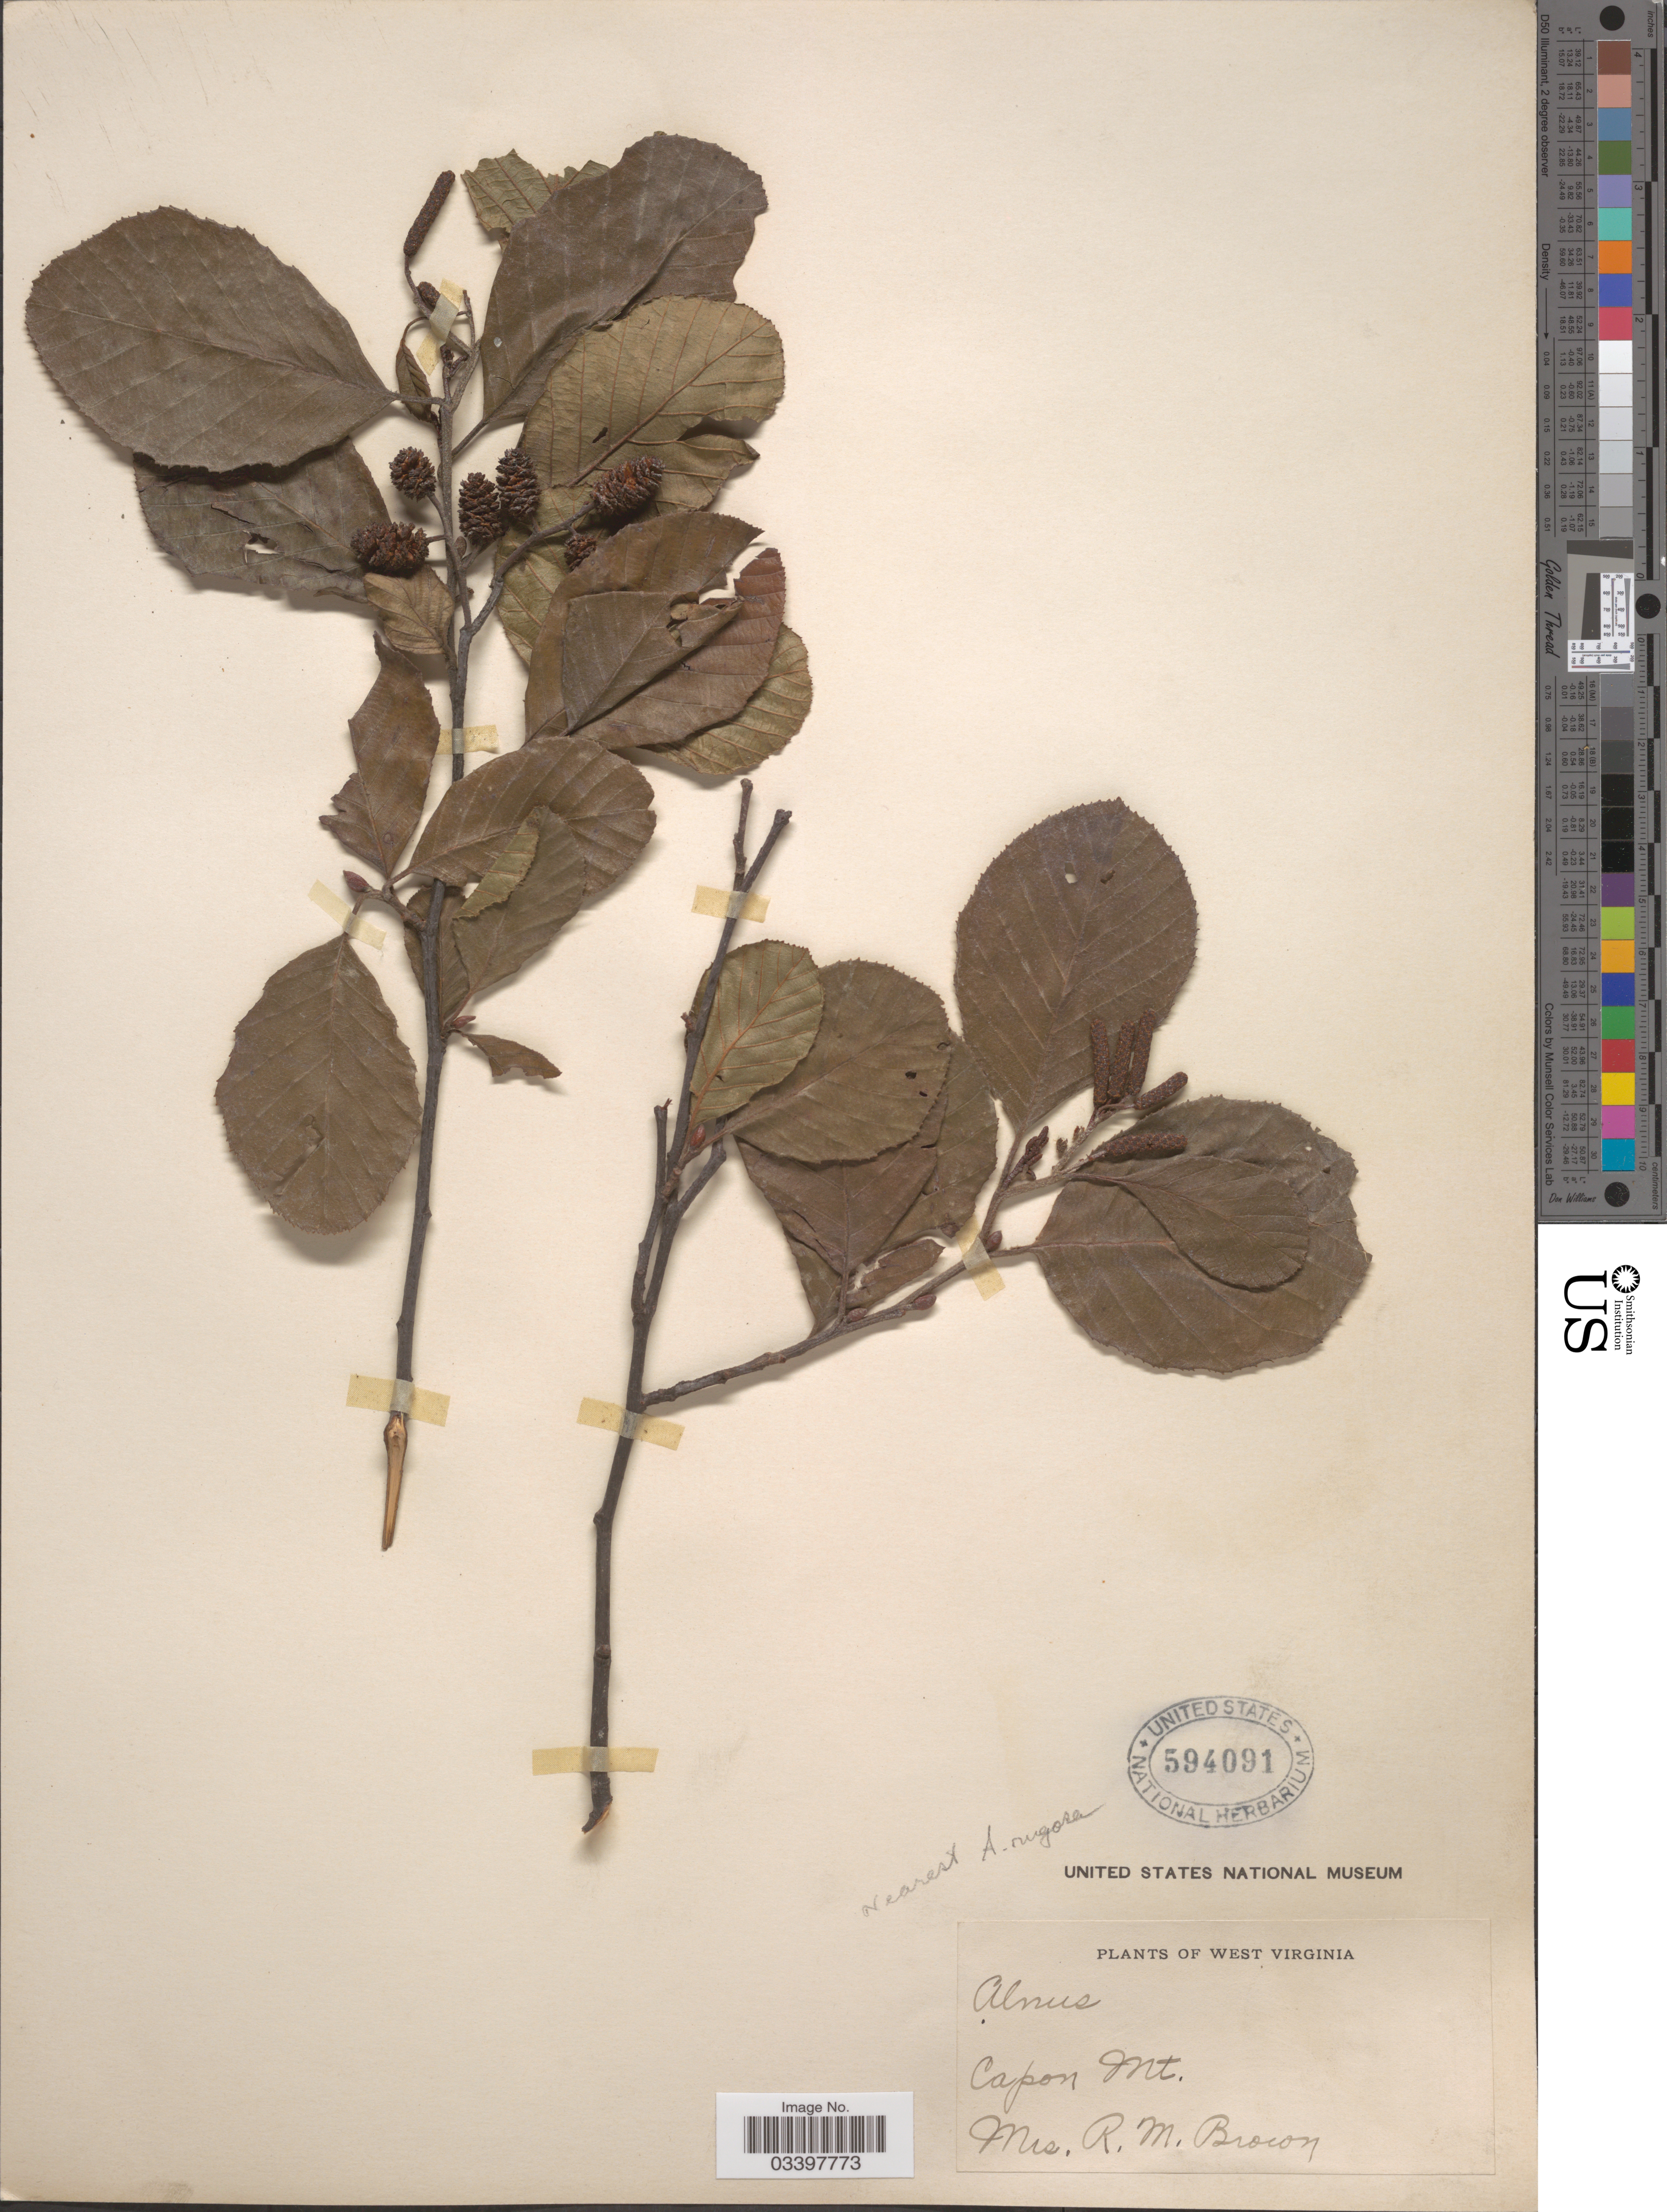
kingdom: Plantae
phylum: Tracheophyta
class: Magnoliopsida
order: Fagales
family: Betulaceae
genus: Alnus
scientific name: Alnus incana subsp. rugosa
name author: (Du Roi) R.T. Clausen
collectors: R. Brocon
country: United States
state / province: West Virginia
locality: Capon Mt.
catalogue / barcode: US 594091